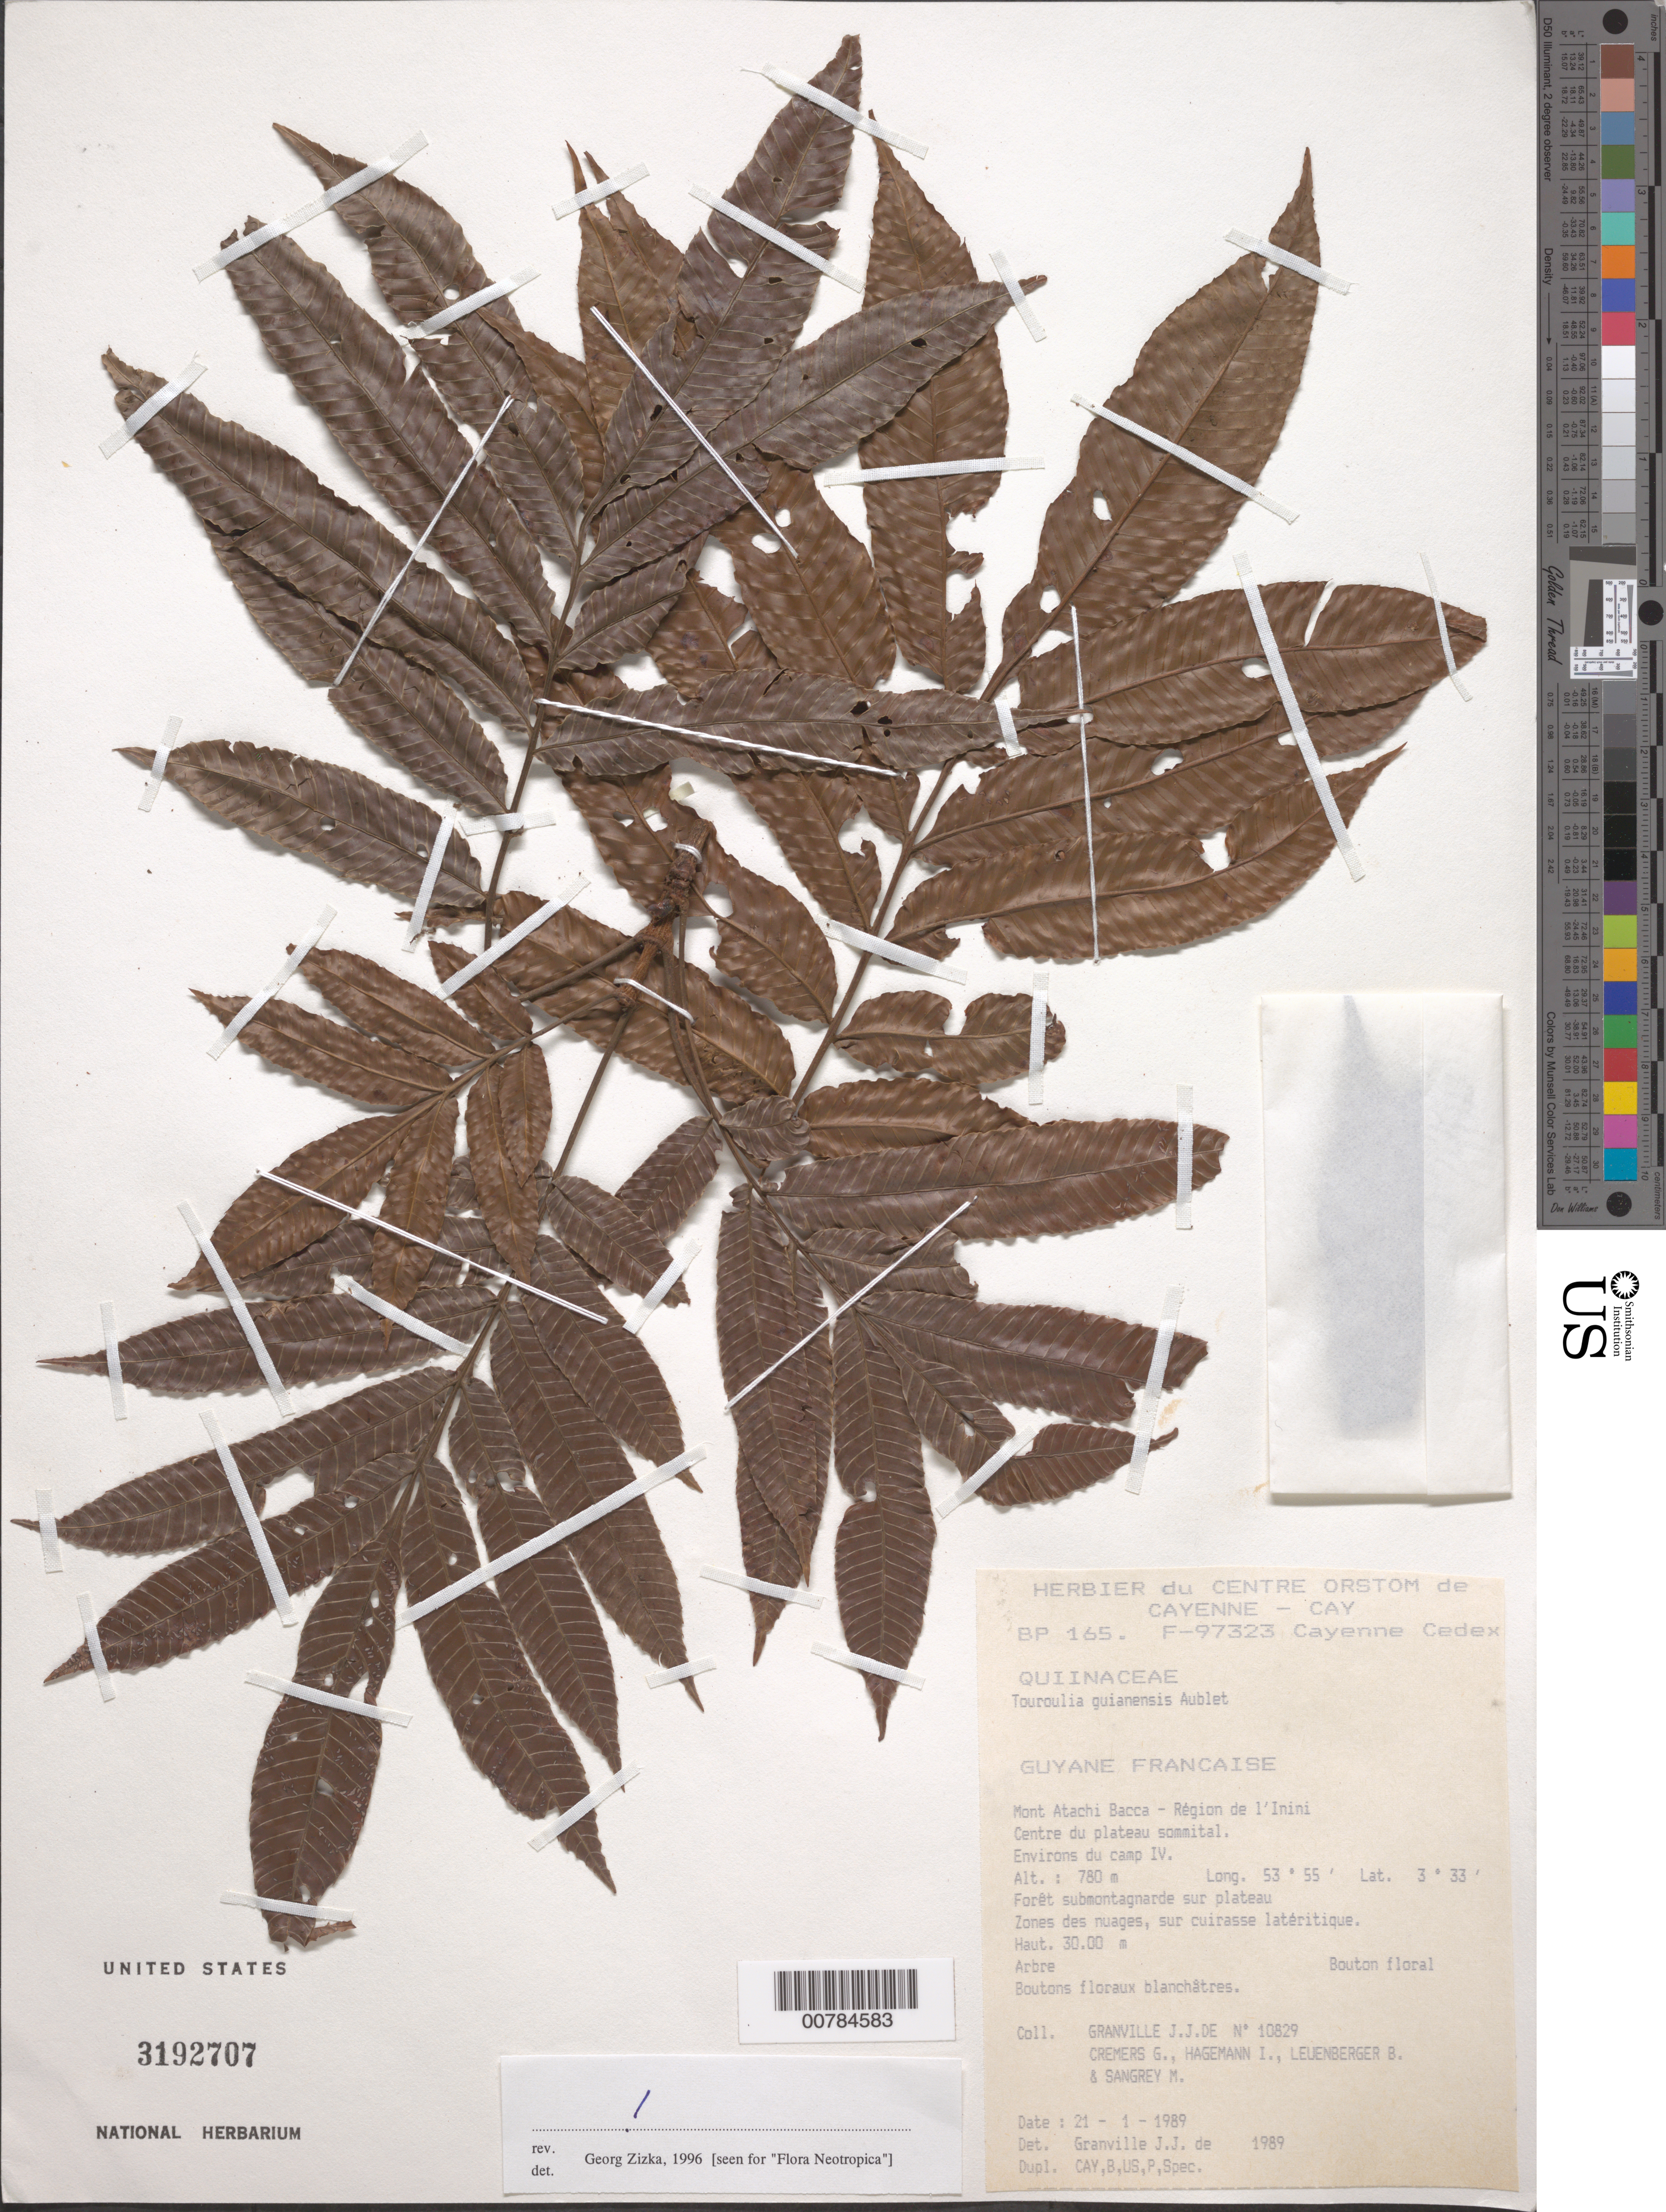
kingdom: Plantae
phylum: Tracheophyta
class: Magnoliopsida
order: Malpighiales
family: Quiinaceae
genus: Touroulia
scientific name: Touroulia guianensis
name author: Aubl.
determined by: Zizka, G.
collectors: J.-J. de Granville, G. Cremers, J. Hagemann, B. E. Leuenberger & M. S. Sangrey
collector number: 10829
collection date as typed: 21-Jan-89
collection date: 1989-01-21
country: French Guiana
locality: Mont Atachi Bacca, région de l'Inini. Centre du plateau sommital. Environs du camp IV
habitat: Forêt submontagnarde sur plateau, Zones des nuage, sur cuirasse latéritique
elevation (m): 780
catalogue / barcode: US 3192707